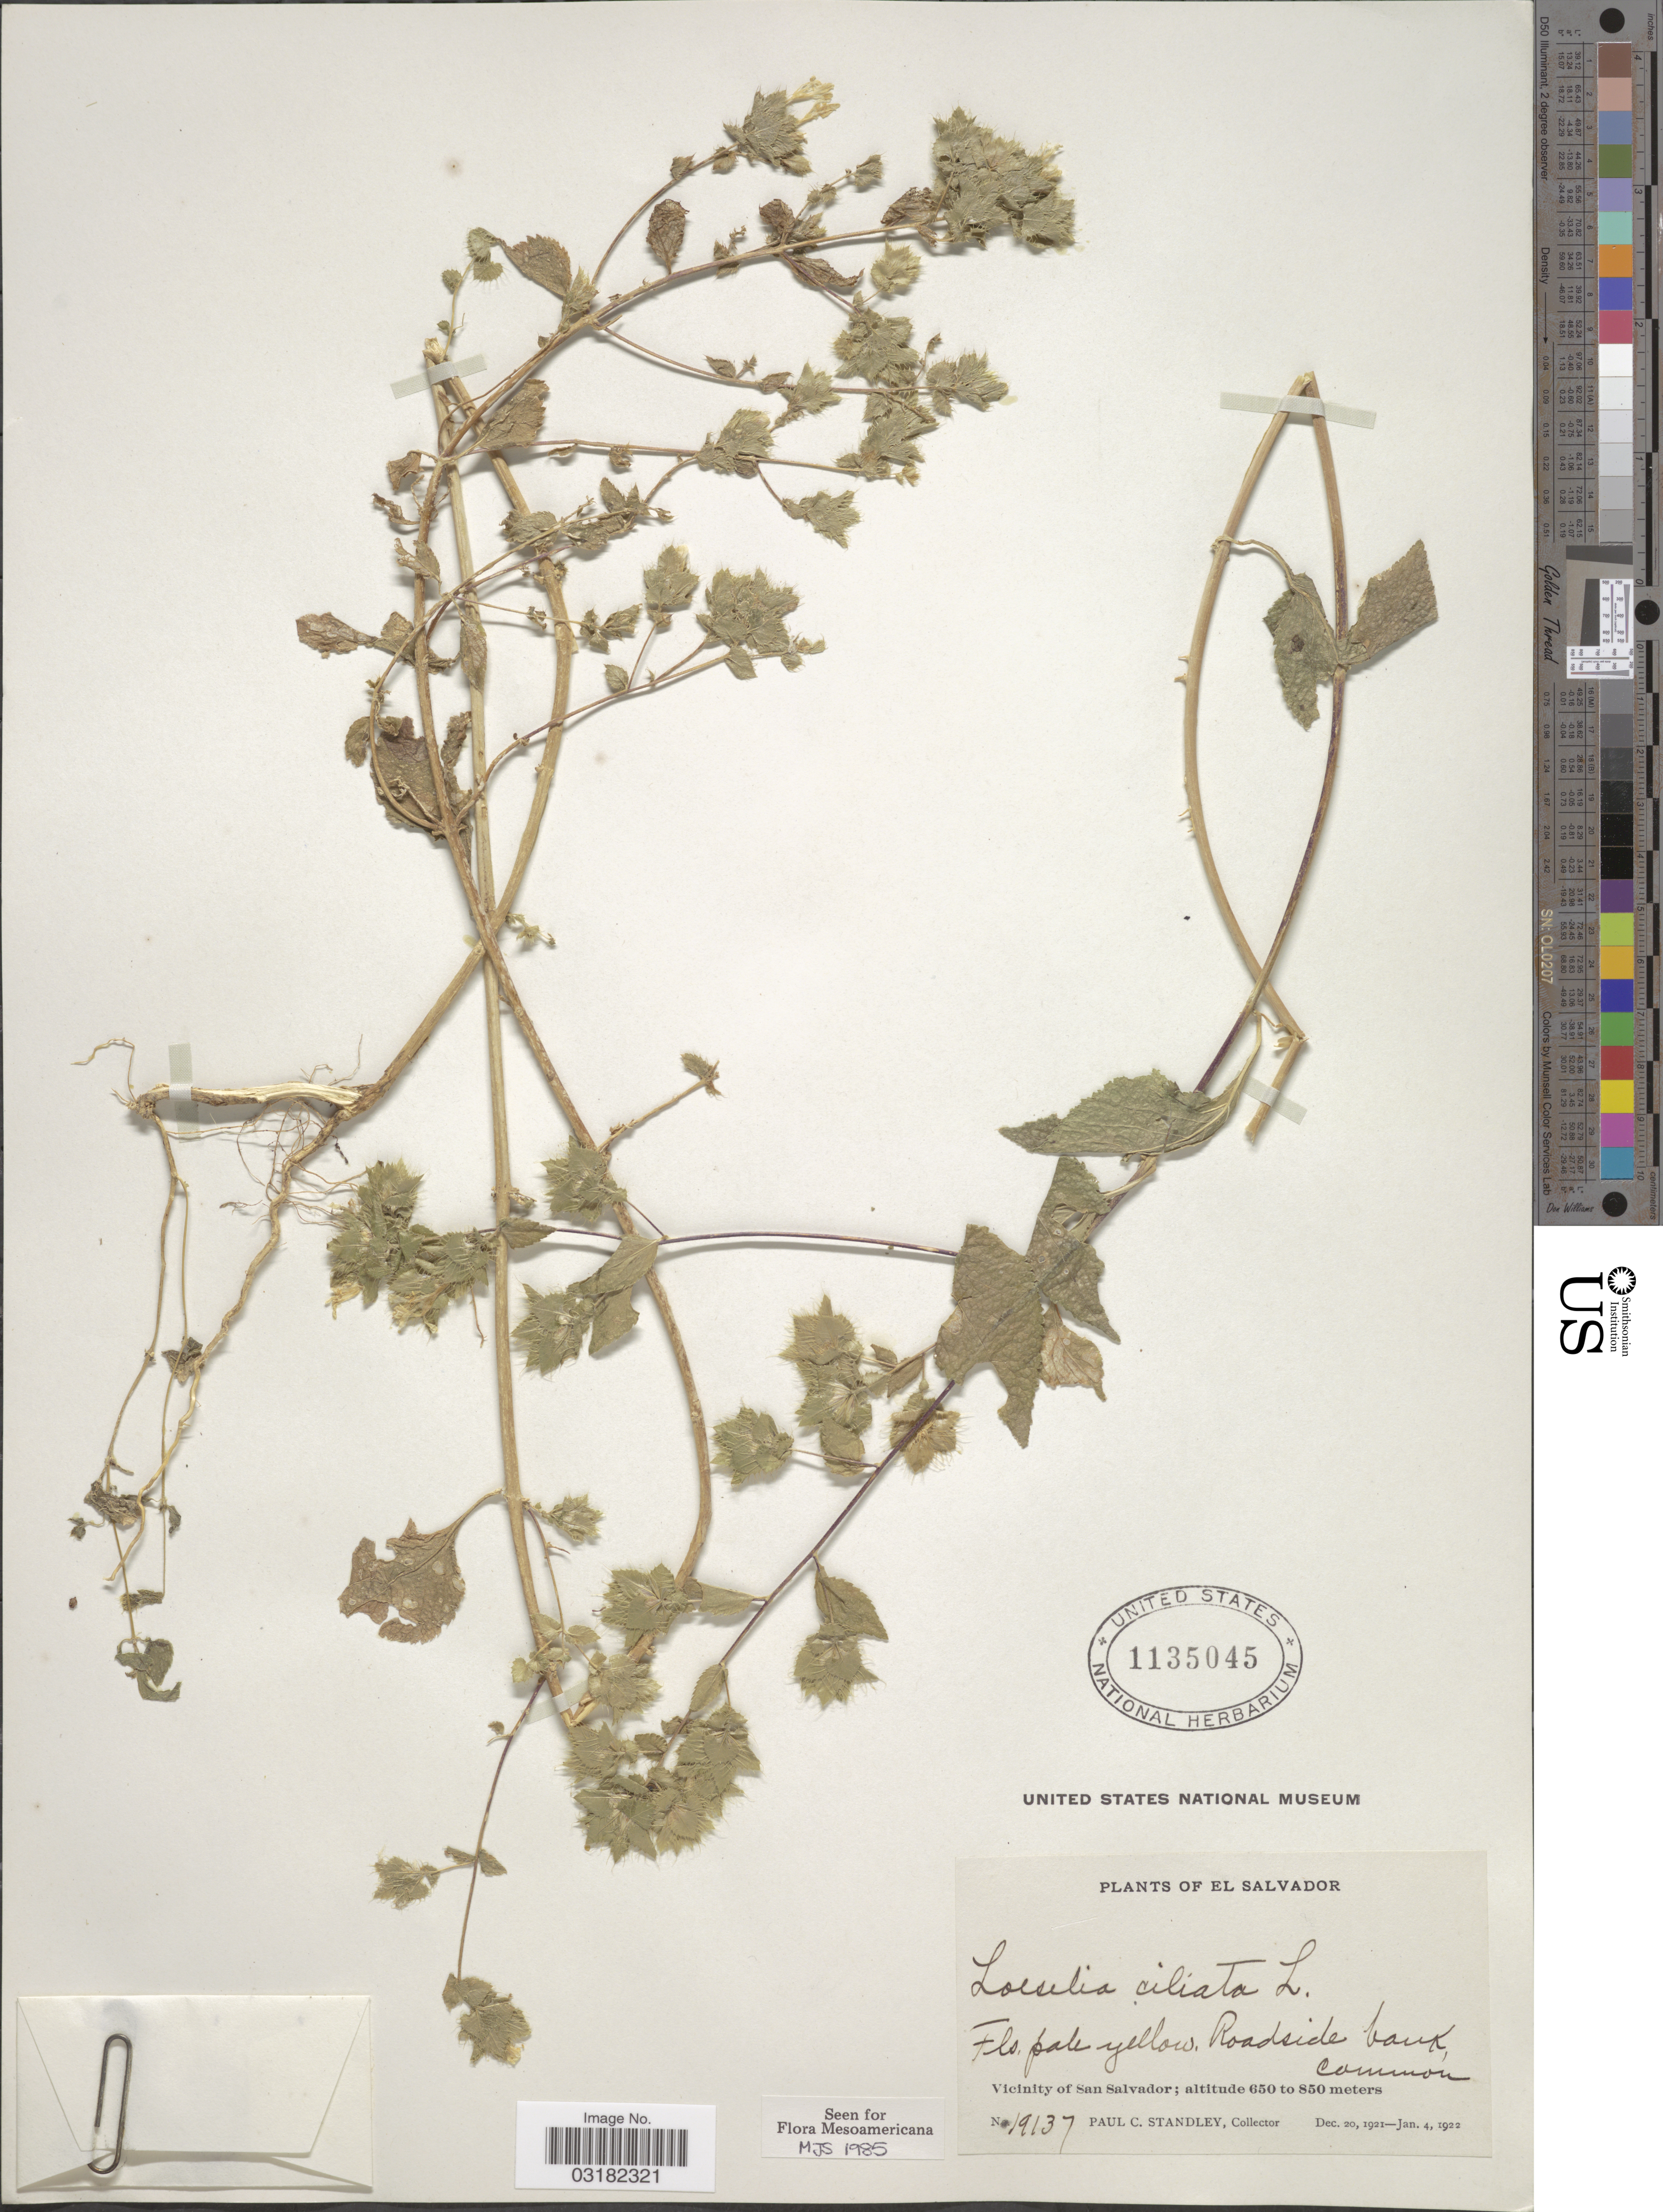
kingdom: Plantae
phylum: Tracheophyta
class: Magnoliopsida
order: Ericales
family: Polemoniaceae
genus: Loeselia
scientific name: Loeselia ciliata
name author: L.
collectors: P. C. Standley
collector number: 19137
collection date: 1921-12-20/1922-01-04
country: El Salvador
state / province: San Salvador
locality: Roadside bank, common. Vicinity of San Salvador.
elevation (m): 650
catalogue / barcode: US 1135045